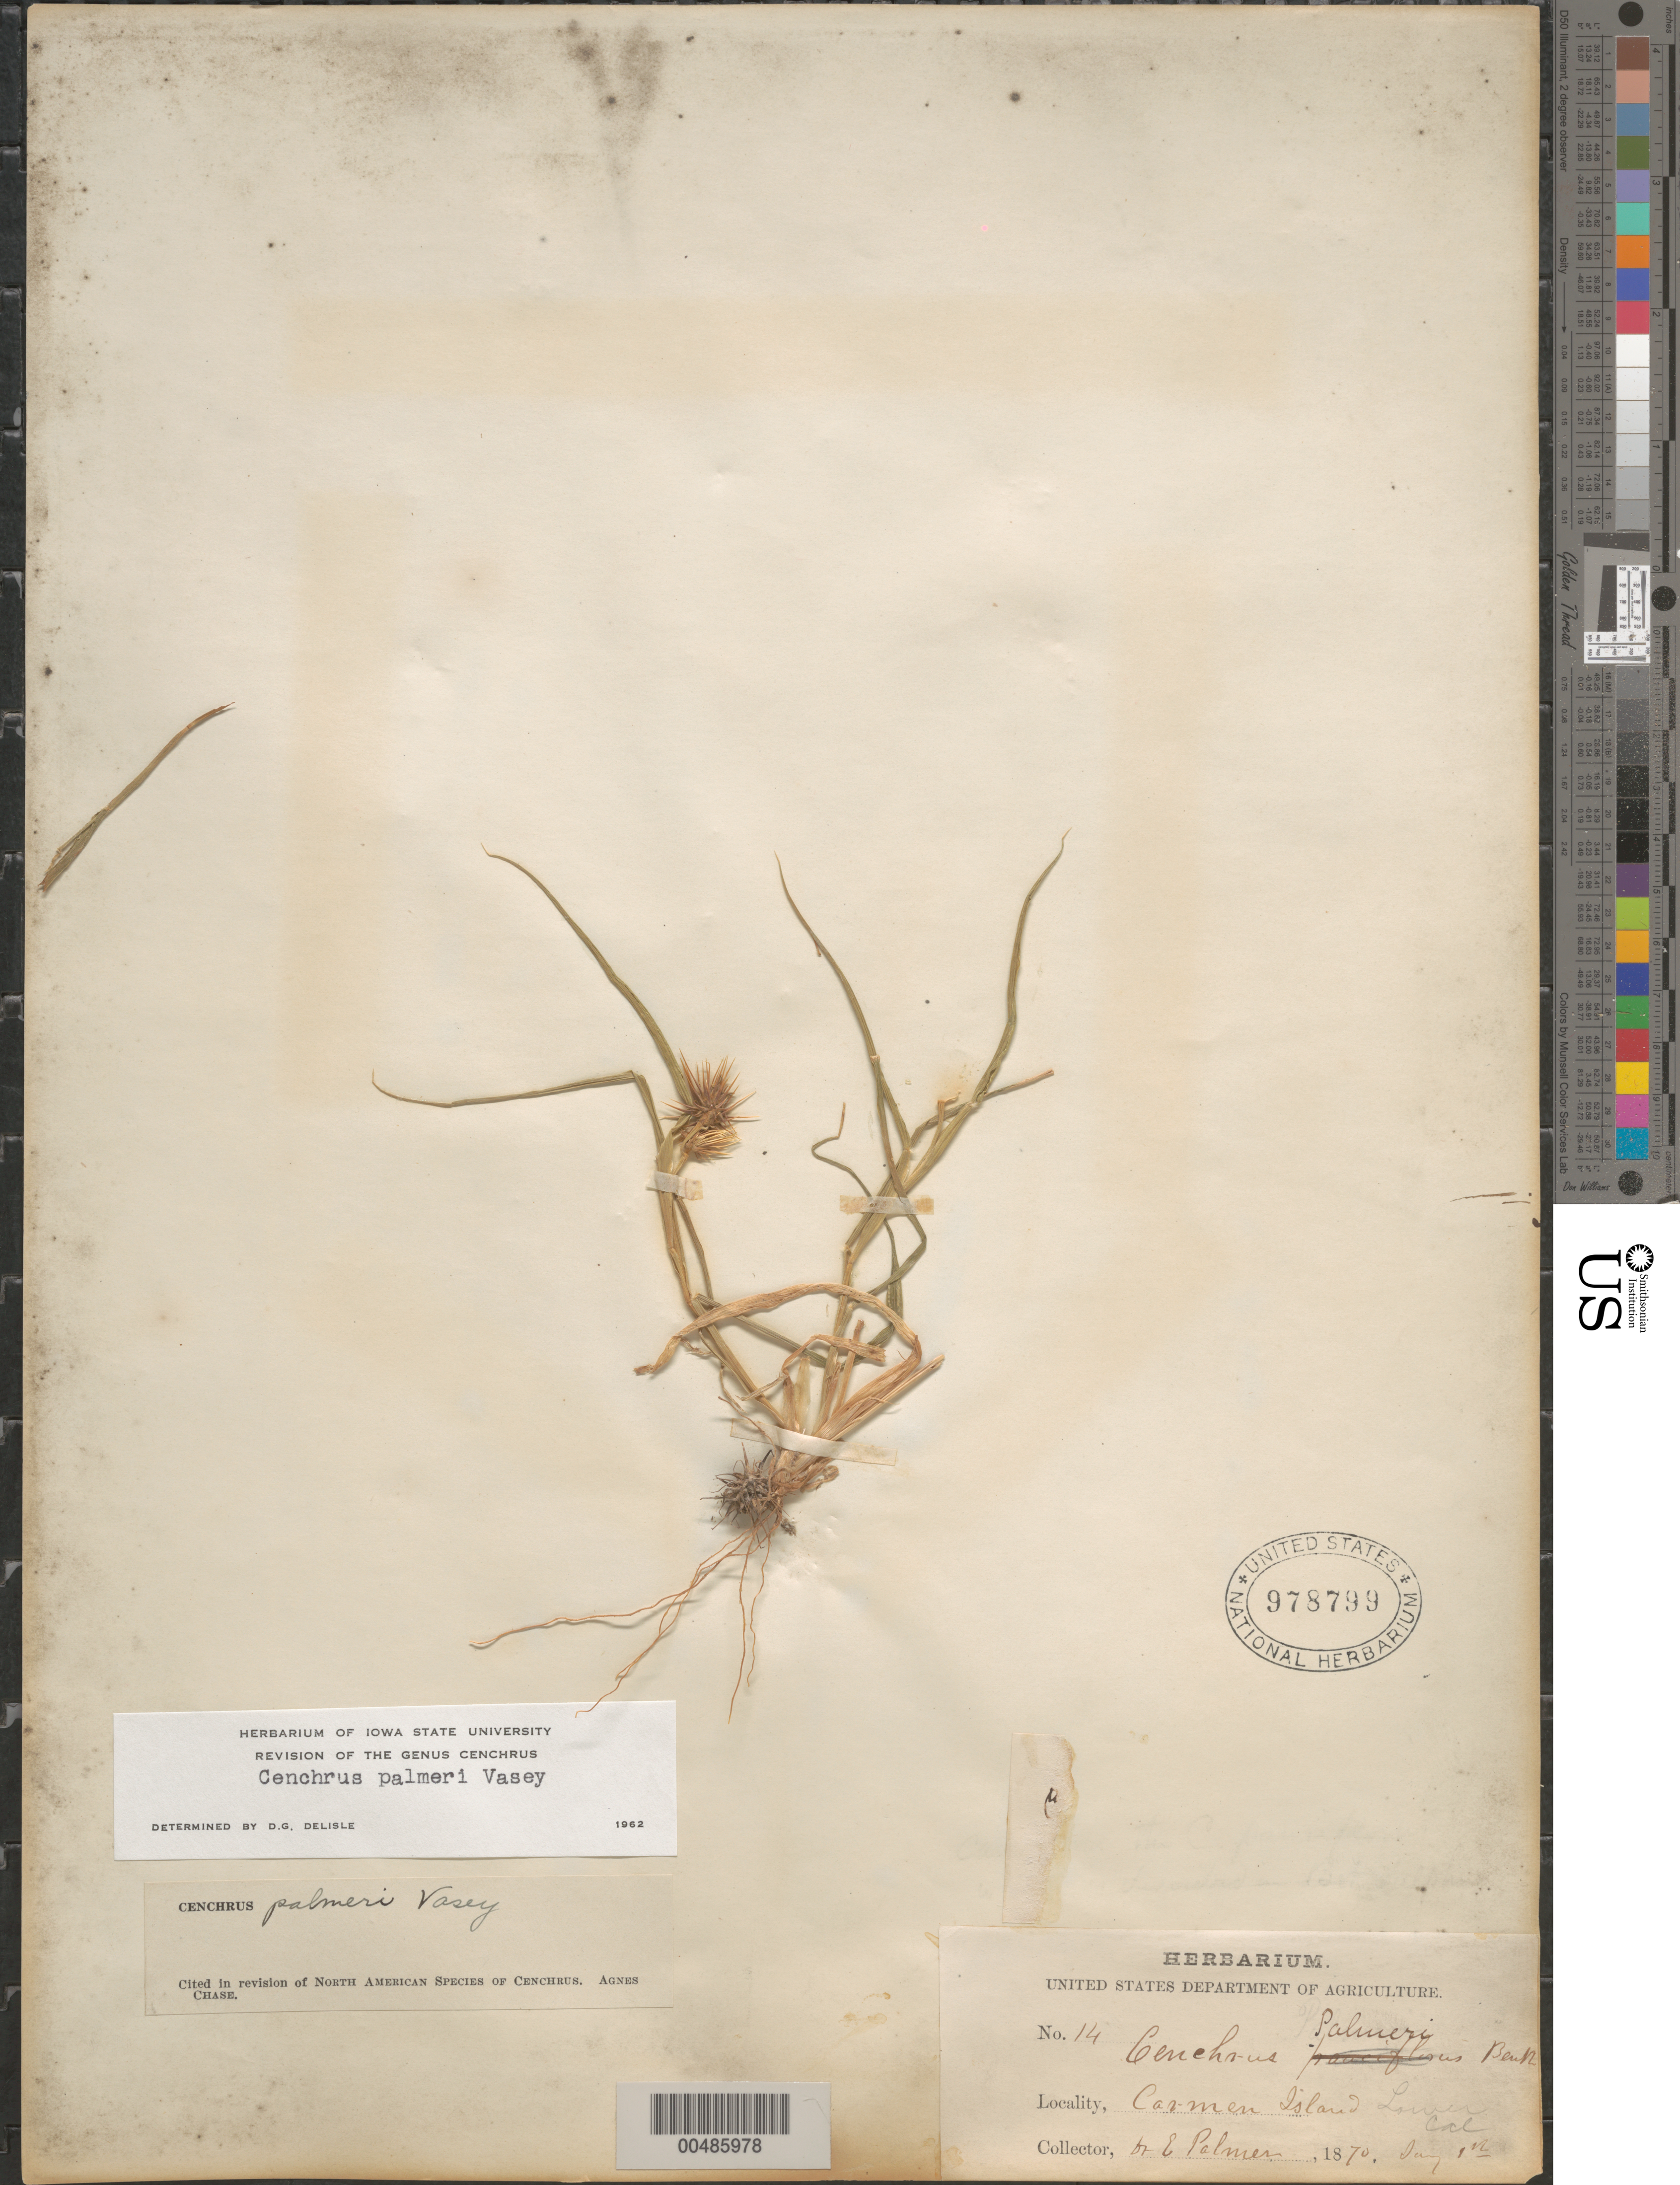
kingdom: Plantae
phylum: Tracheophyta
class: Liliopsida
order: Poales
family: Poaceae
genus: Cenchrus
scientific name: Cenchrus palmeri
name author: Vasey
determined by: Delisle, D. G.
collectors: E. Palmer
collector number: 14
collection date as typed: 12 Jul 1870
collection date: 1870-07-12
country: Mexico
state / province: Baja California Norte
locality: Carmen Island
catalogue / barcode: US 978799